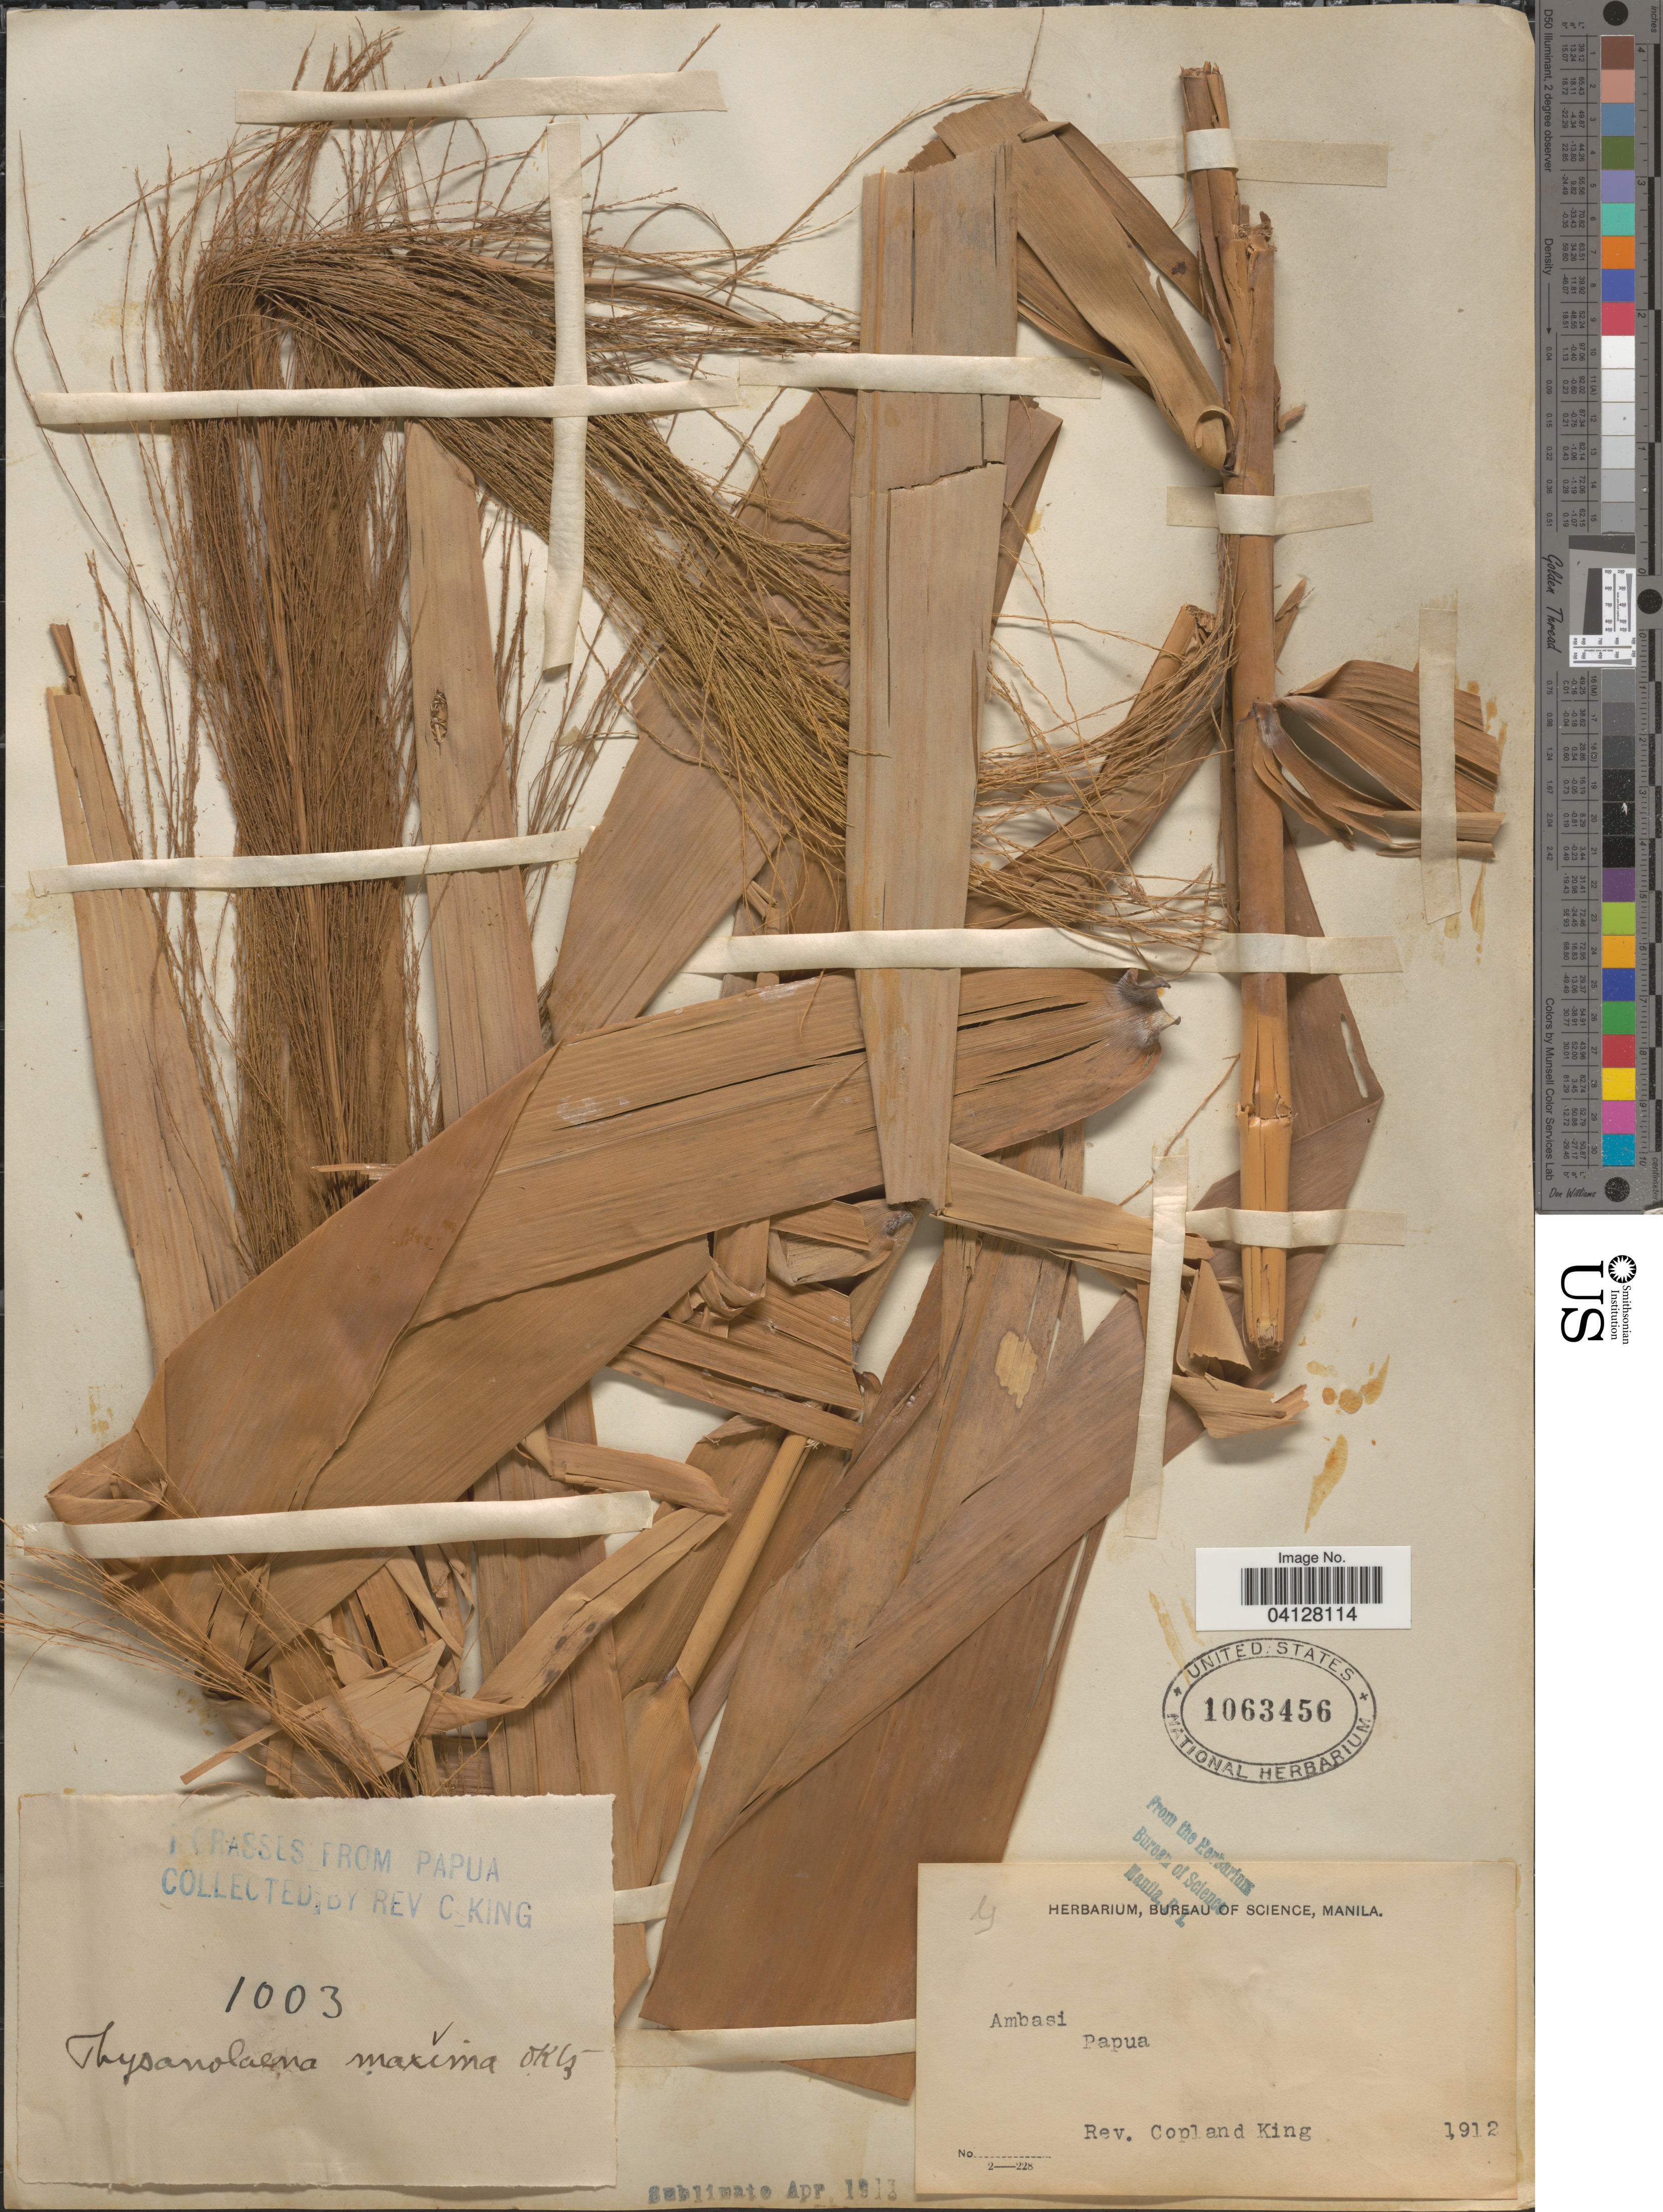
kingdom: Plantae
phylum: Tracheophyta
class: Liliopsida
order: Poales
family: Poaceae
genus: Thysanolaena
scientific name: Thysanolaena maxima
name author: (Roxb.) Kuntze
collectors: C. King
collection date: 1912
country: Papua New Guinea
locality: Ambasi. Papua.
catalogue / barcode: US 1063456